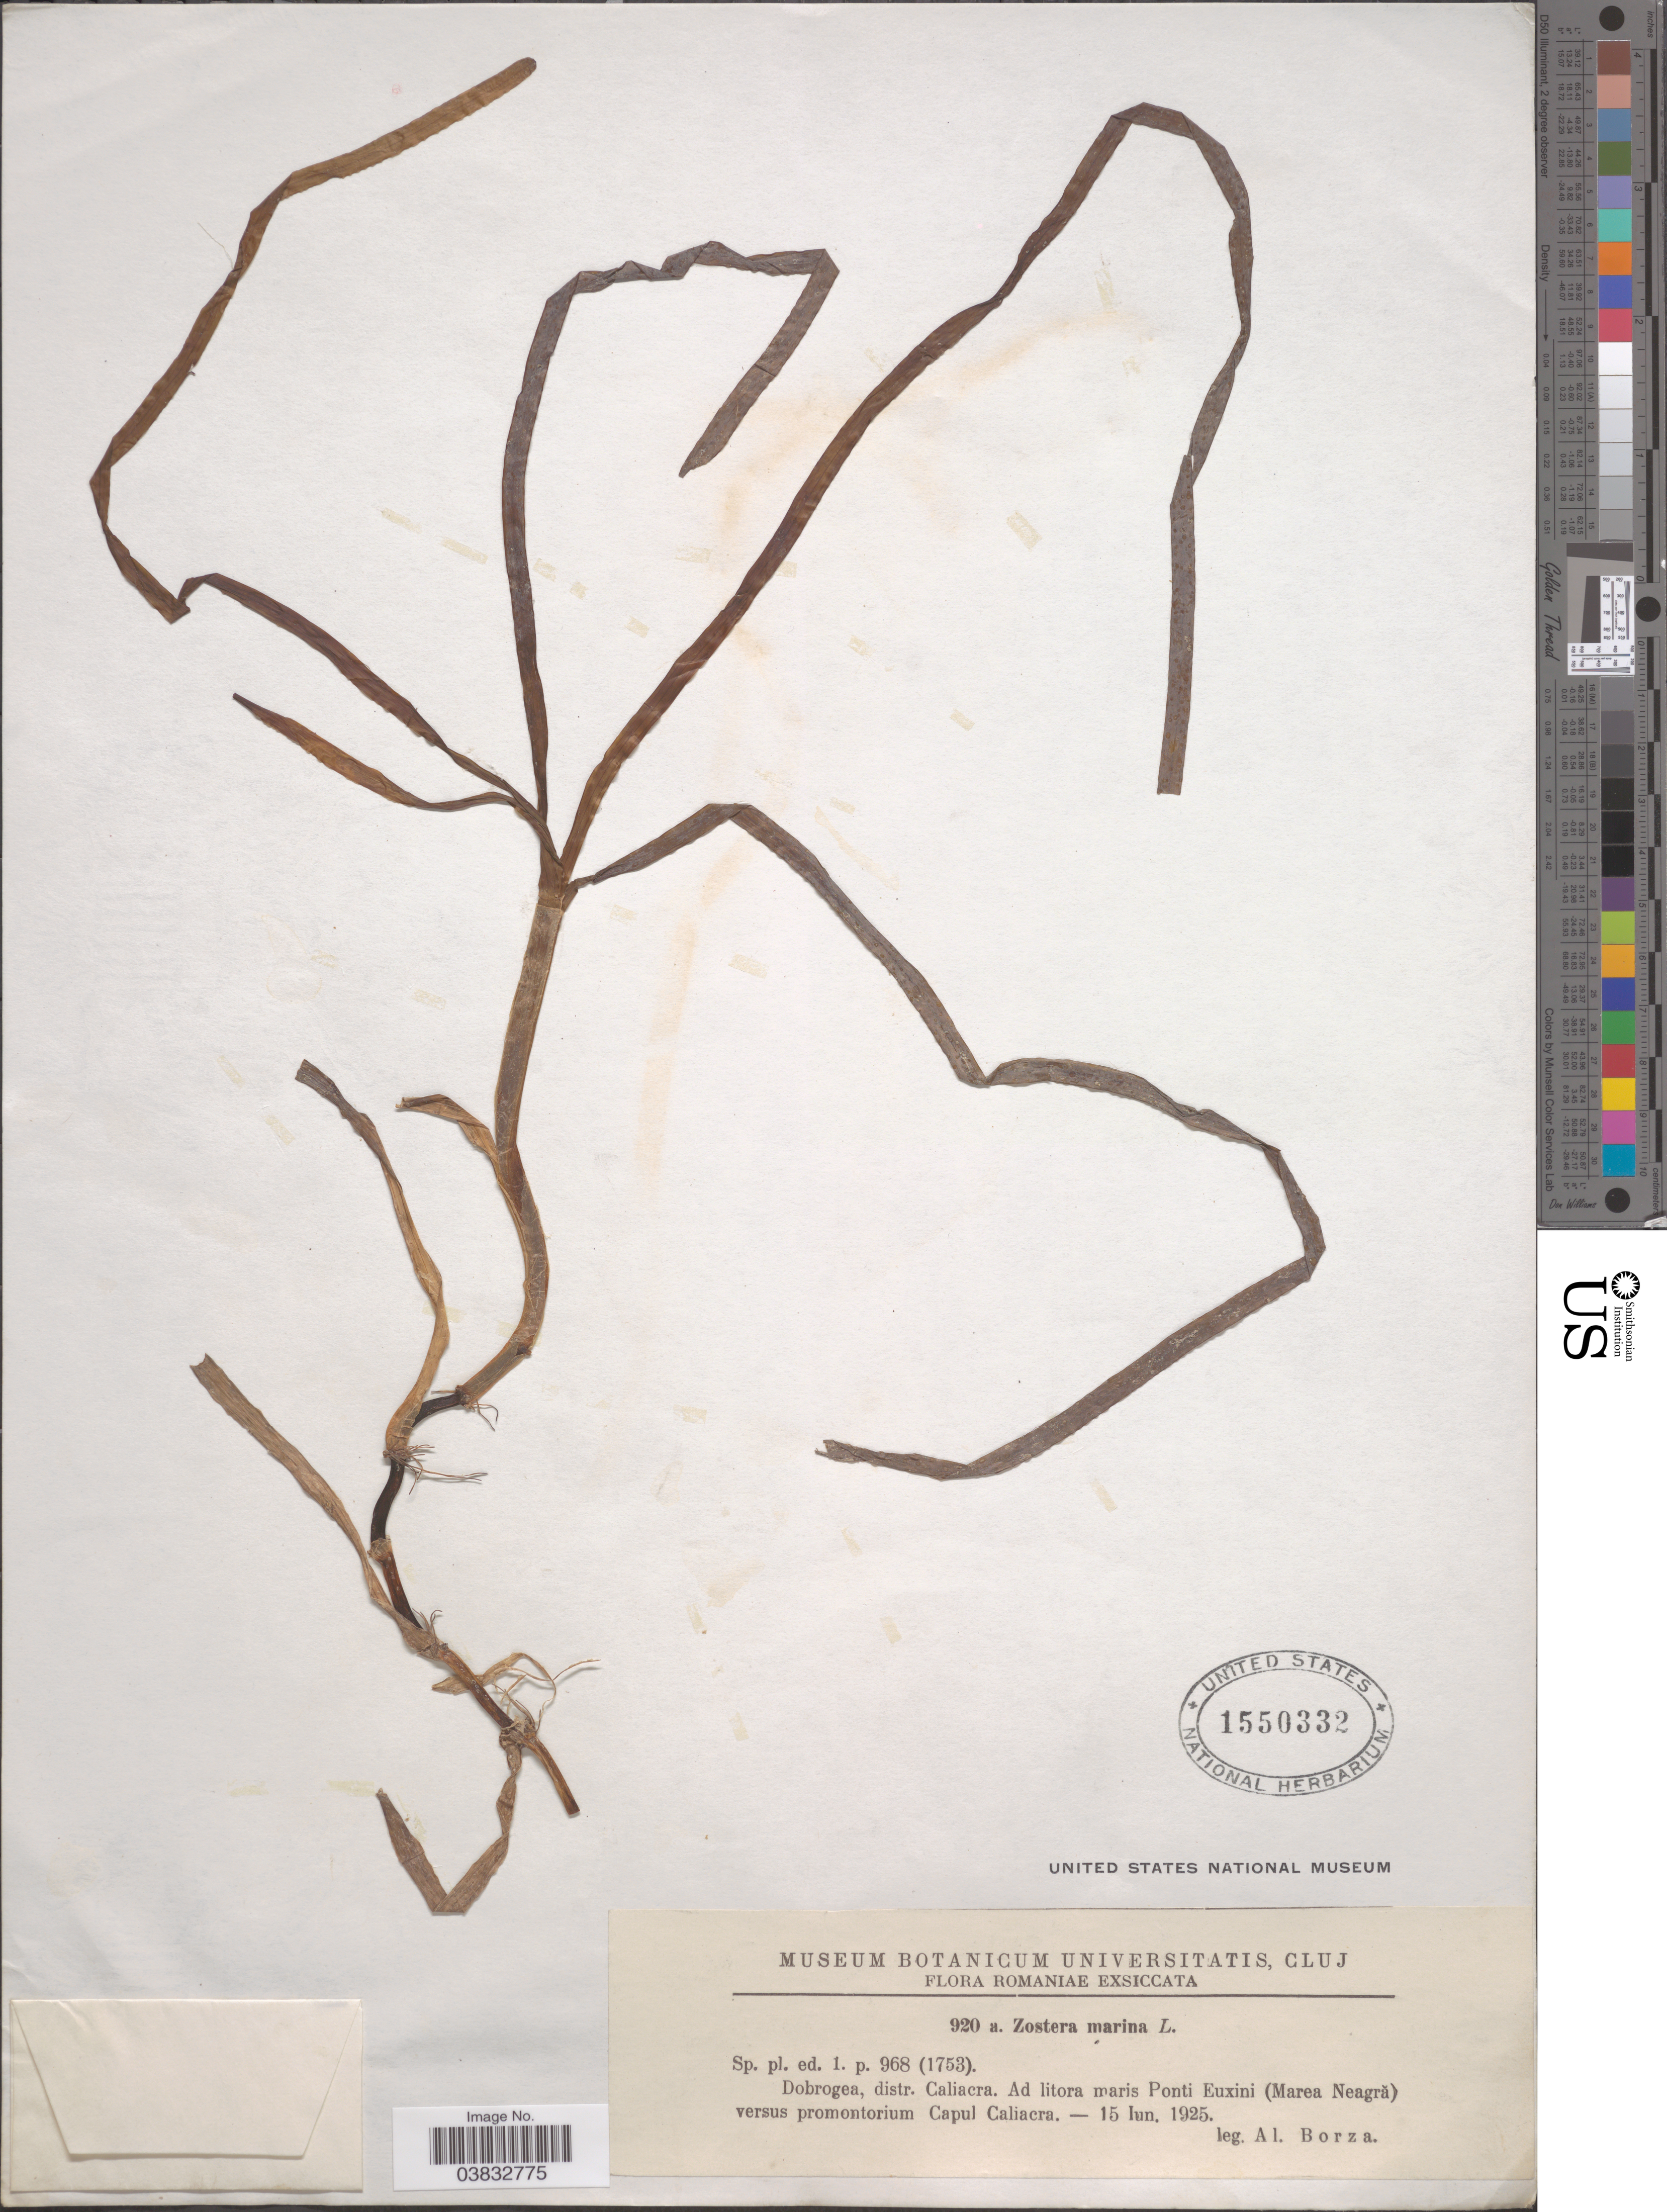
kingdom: Plantae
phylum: Tracheophyta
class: Liliopsida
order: Alismatales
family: Zosteraceae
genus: Zostera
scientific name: Zostera marina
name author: L.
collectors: A. Borza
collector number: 920a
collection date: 1925-06-15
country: Romania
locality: Dobrogea, distr. Caliacra. Ad litora maris Ponti Euxini (Marea Neagra) versus promontorium Capul Caliacra.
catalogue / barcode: US 1550332